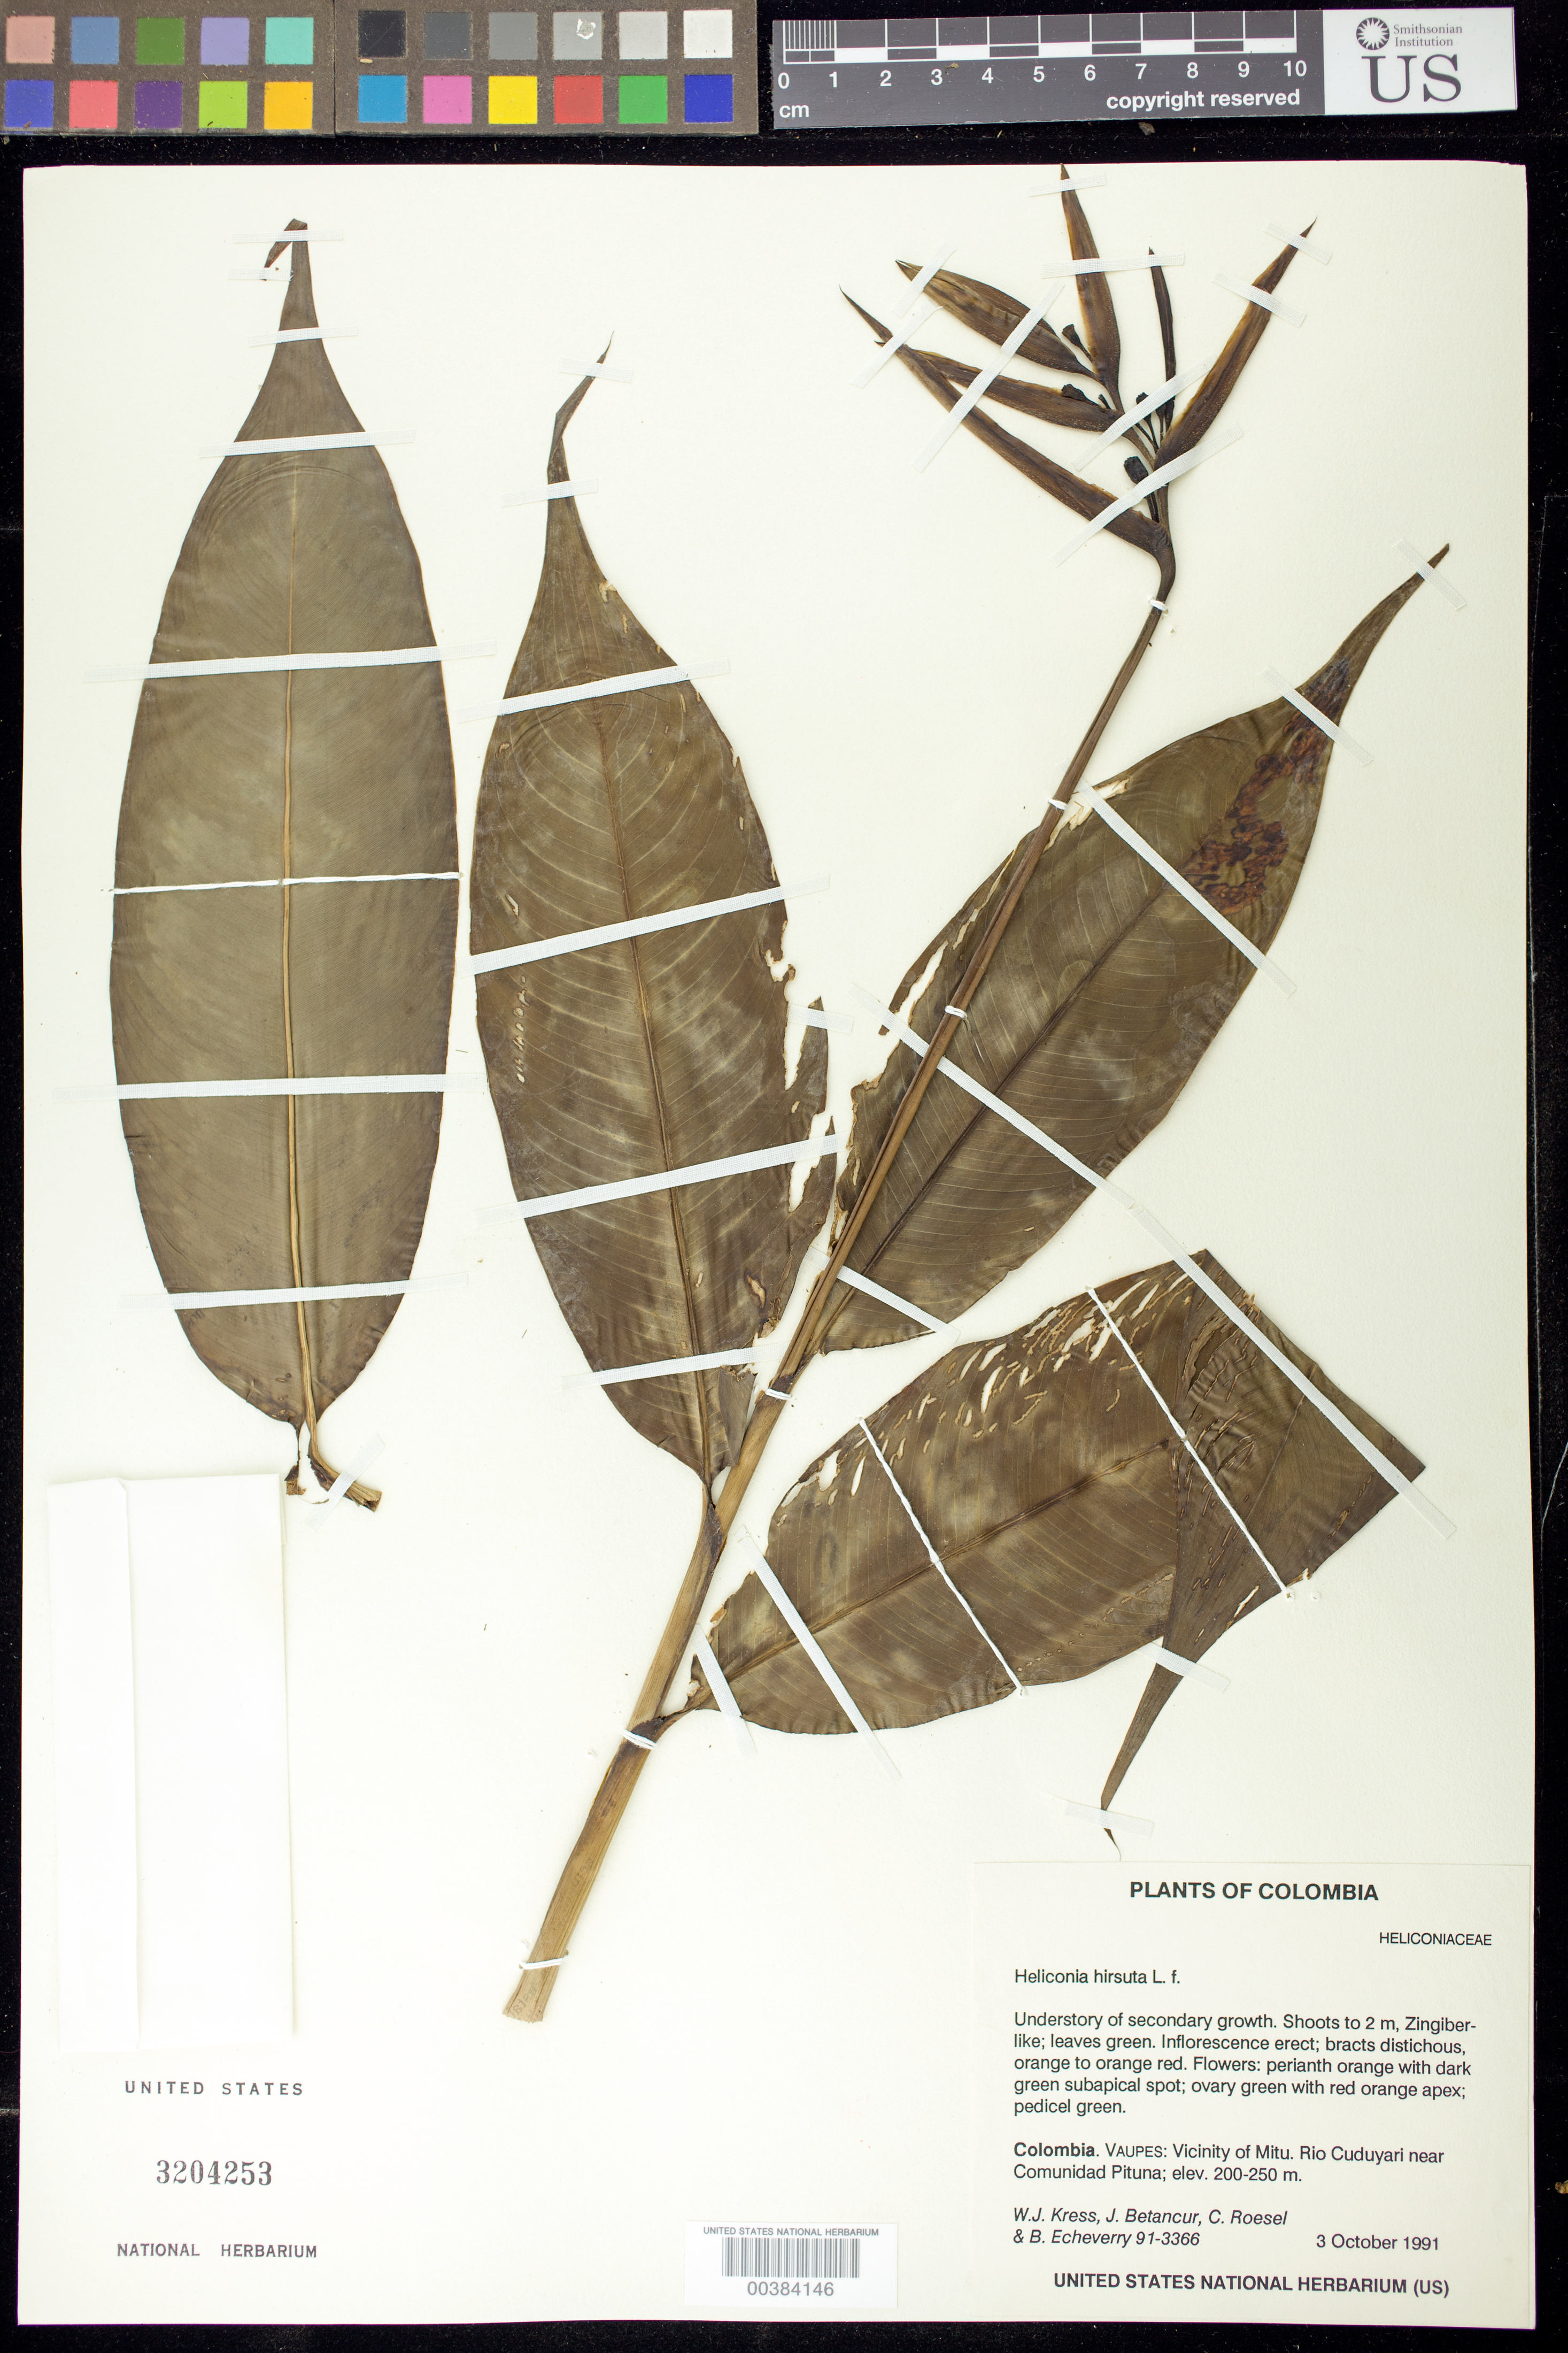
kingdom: Plantae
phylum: Tracheophyta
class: Liliopsida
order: Zingiberales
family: Heliconiaceae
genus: Heliconia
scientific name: Heliconia hirsuta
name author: L. f.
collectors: W. J. Kress, J. C. Betancur, C. S. Roesel & B. Echeverry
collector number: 91-3366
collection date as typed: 03 Oct 1991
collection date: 1991-10-03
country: Colombia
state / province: Vaupés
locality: Vicinity of Mitu. Rio Cuduyari near Comunidad Pituna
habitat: Understory of secondary growth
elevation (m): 200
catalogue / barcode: US 3204253